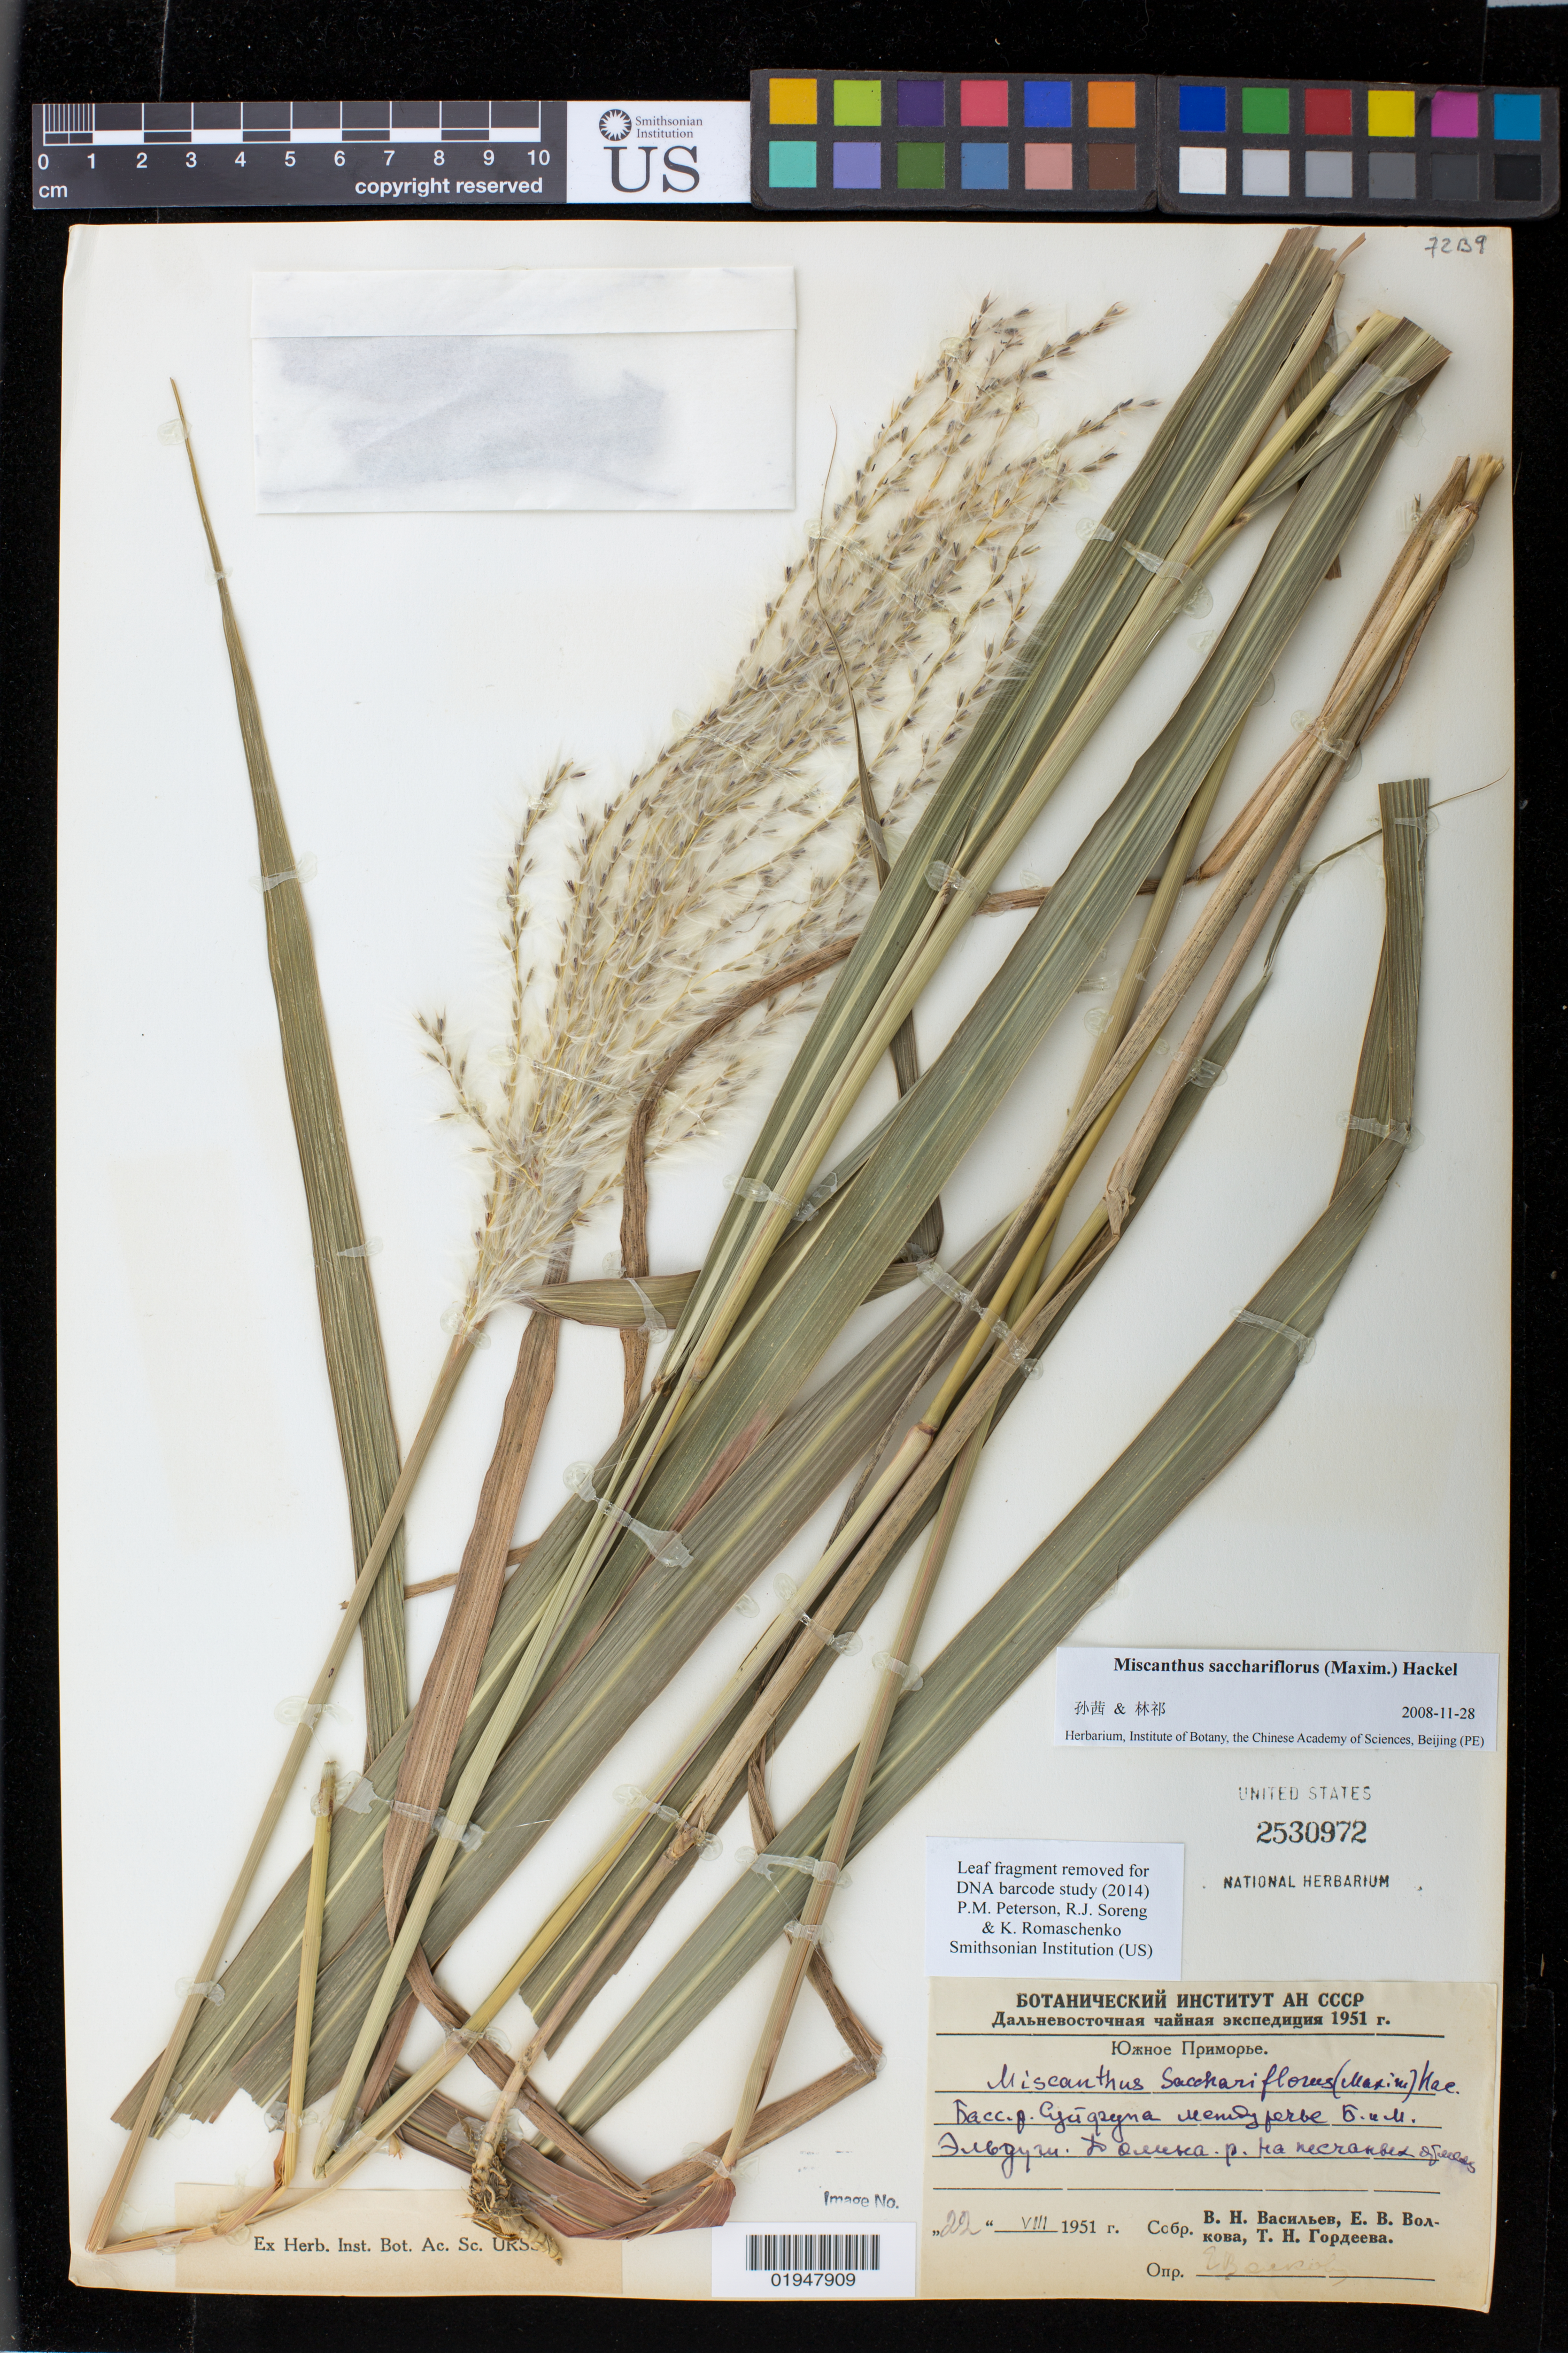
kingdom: Plantae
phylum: Tracheophyta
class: Liliopsida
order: Poales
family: Poaceae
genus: Miscanthus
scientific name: Miscanthus sacchariflorus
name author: (Maxim.) Hack.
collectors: V. Vasiljev, E. V. Volkova & T. Gordeeva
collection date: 1951-08-22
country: Russian Federation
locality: Primorsk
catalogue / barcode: US 2530972